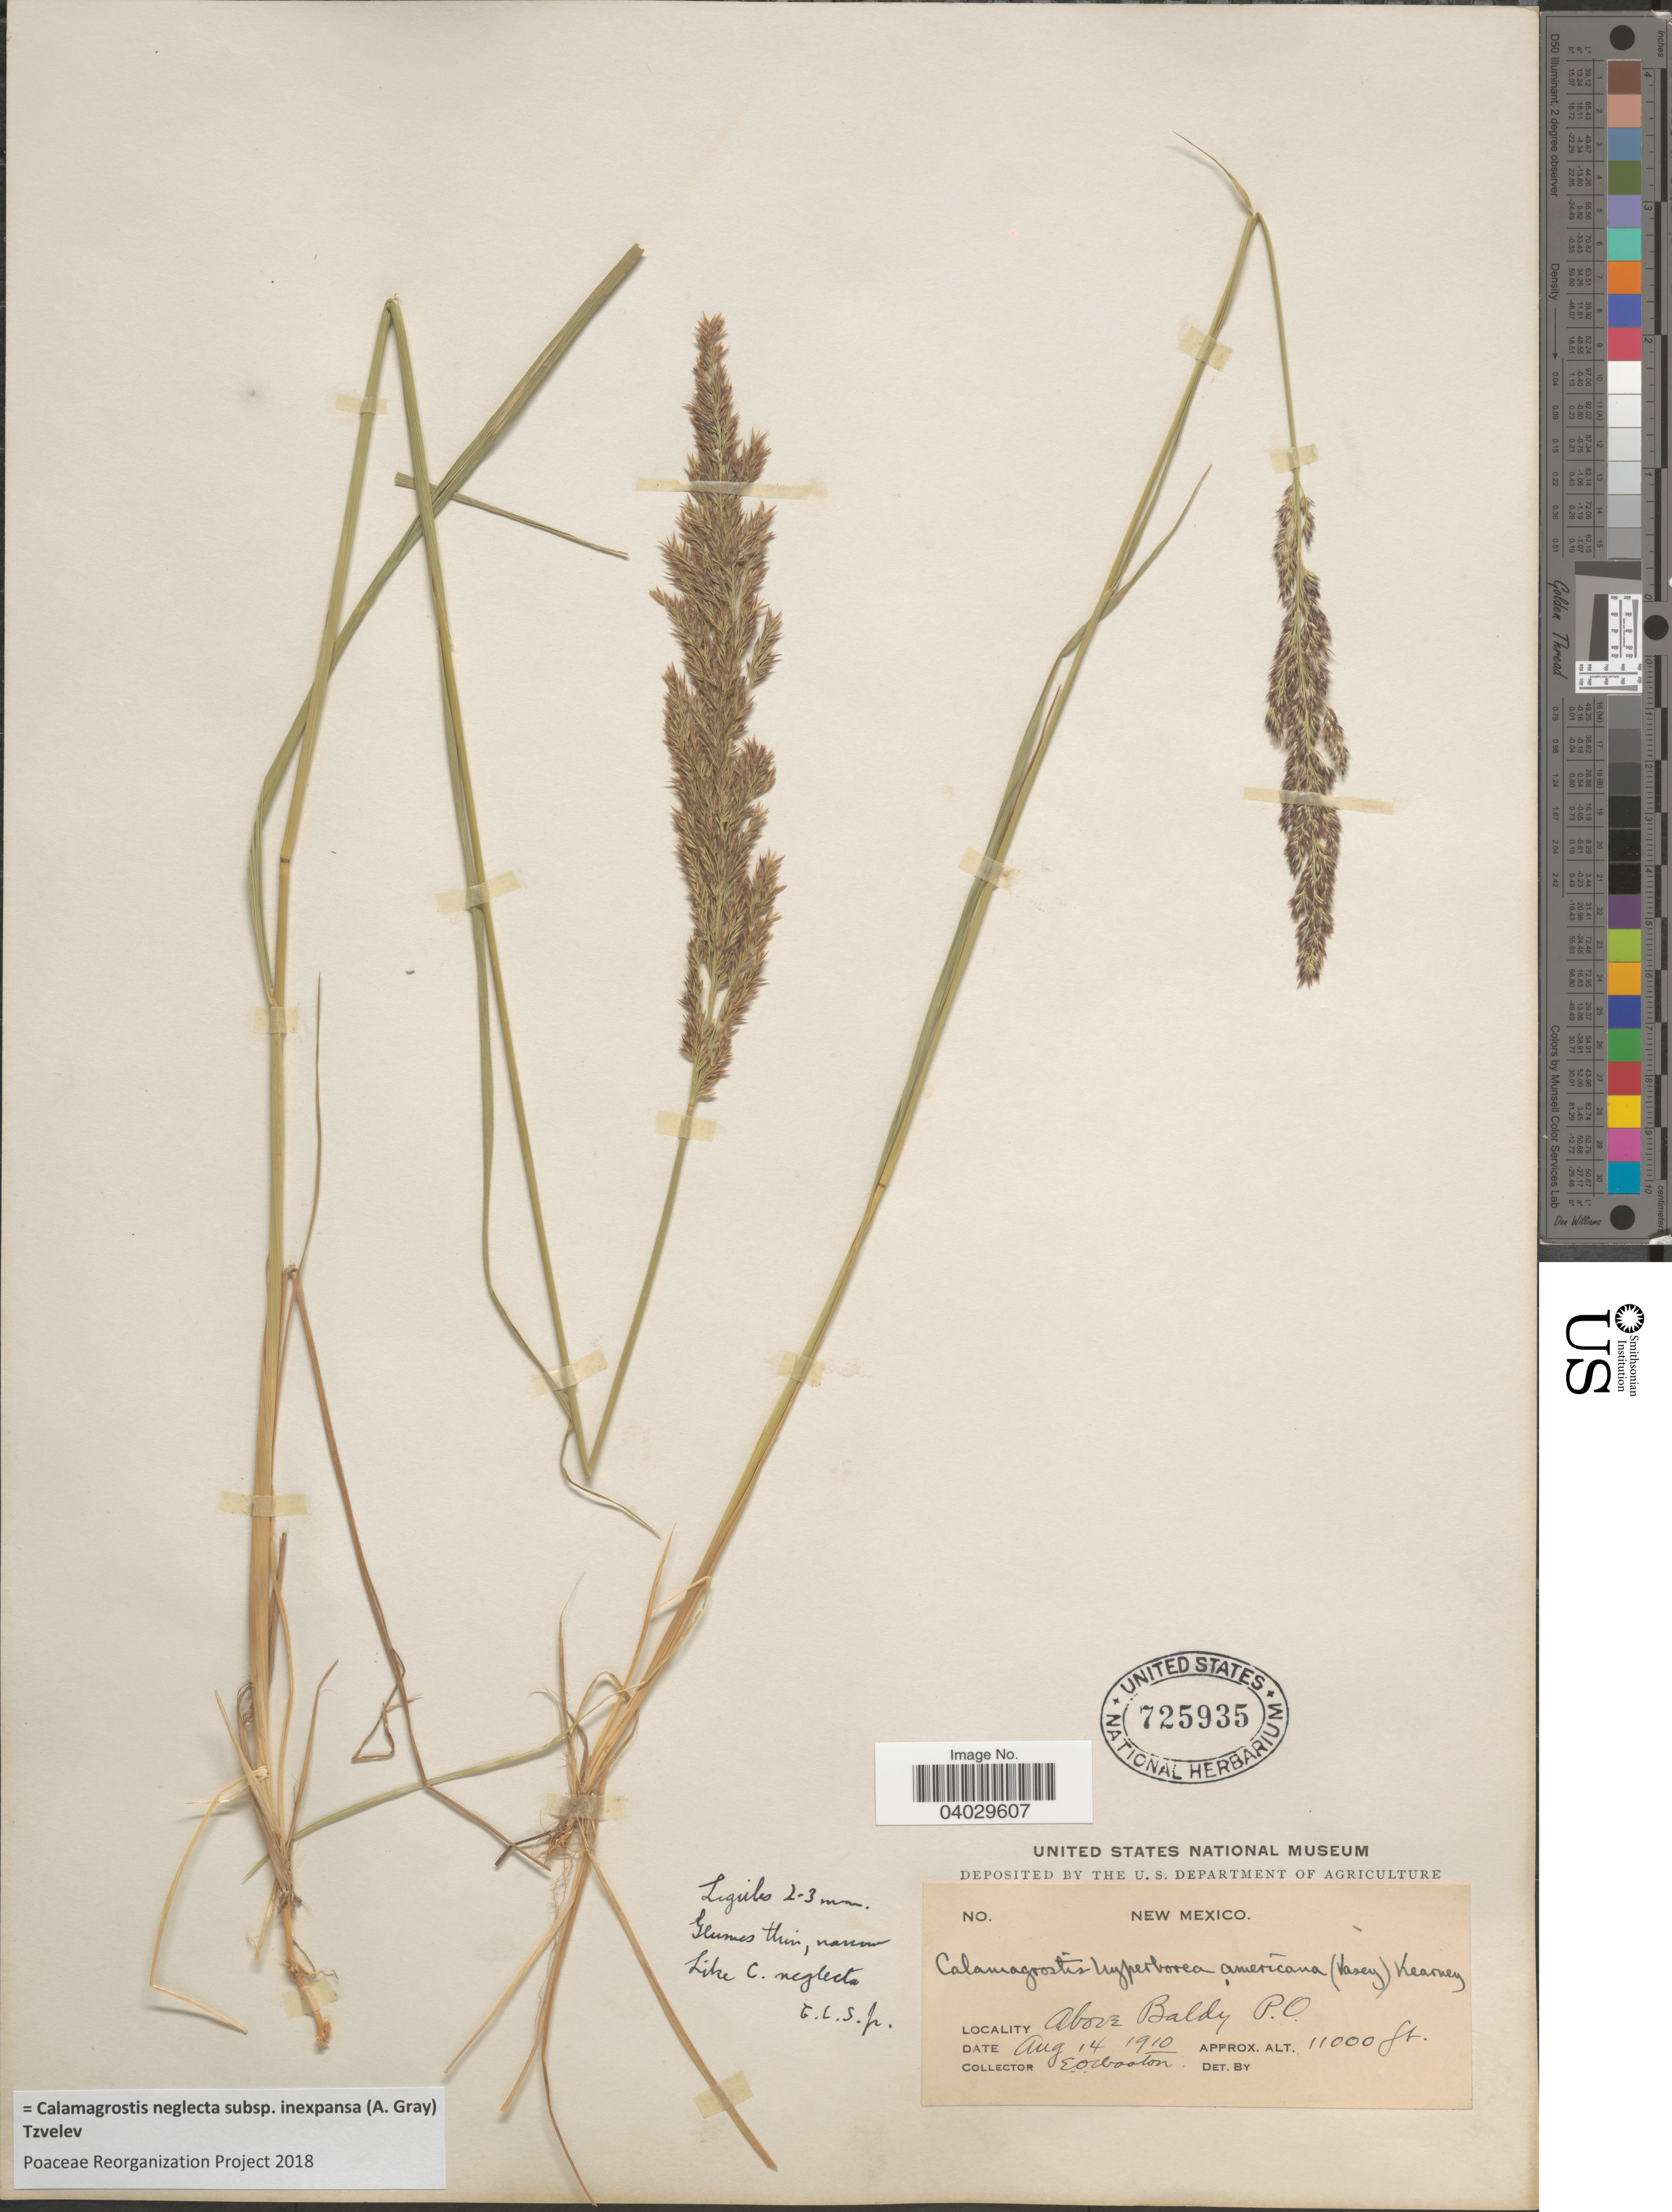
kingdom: Plantae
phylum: Tracheophyta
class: Liliopsida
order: Poales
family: Poaceae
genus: Calamagrostis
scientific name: Calamagrostis neglecta subsp. inexpansa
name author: (A. Gray) Tzvelev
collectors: E. O. Wooton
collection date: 1910-08-14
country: United States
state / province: New Mexico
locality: Above Baldy P.O.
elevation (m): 3353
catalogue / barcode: US 725935